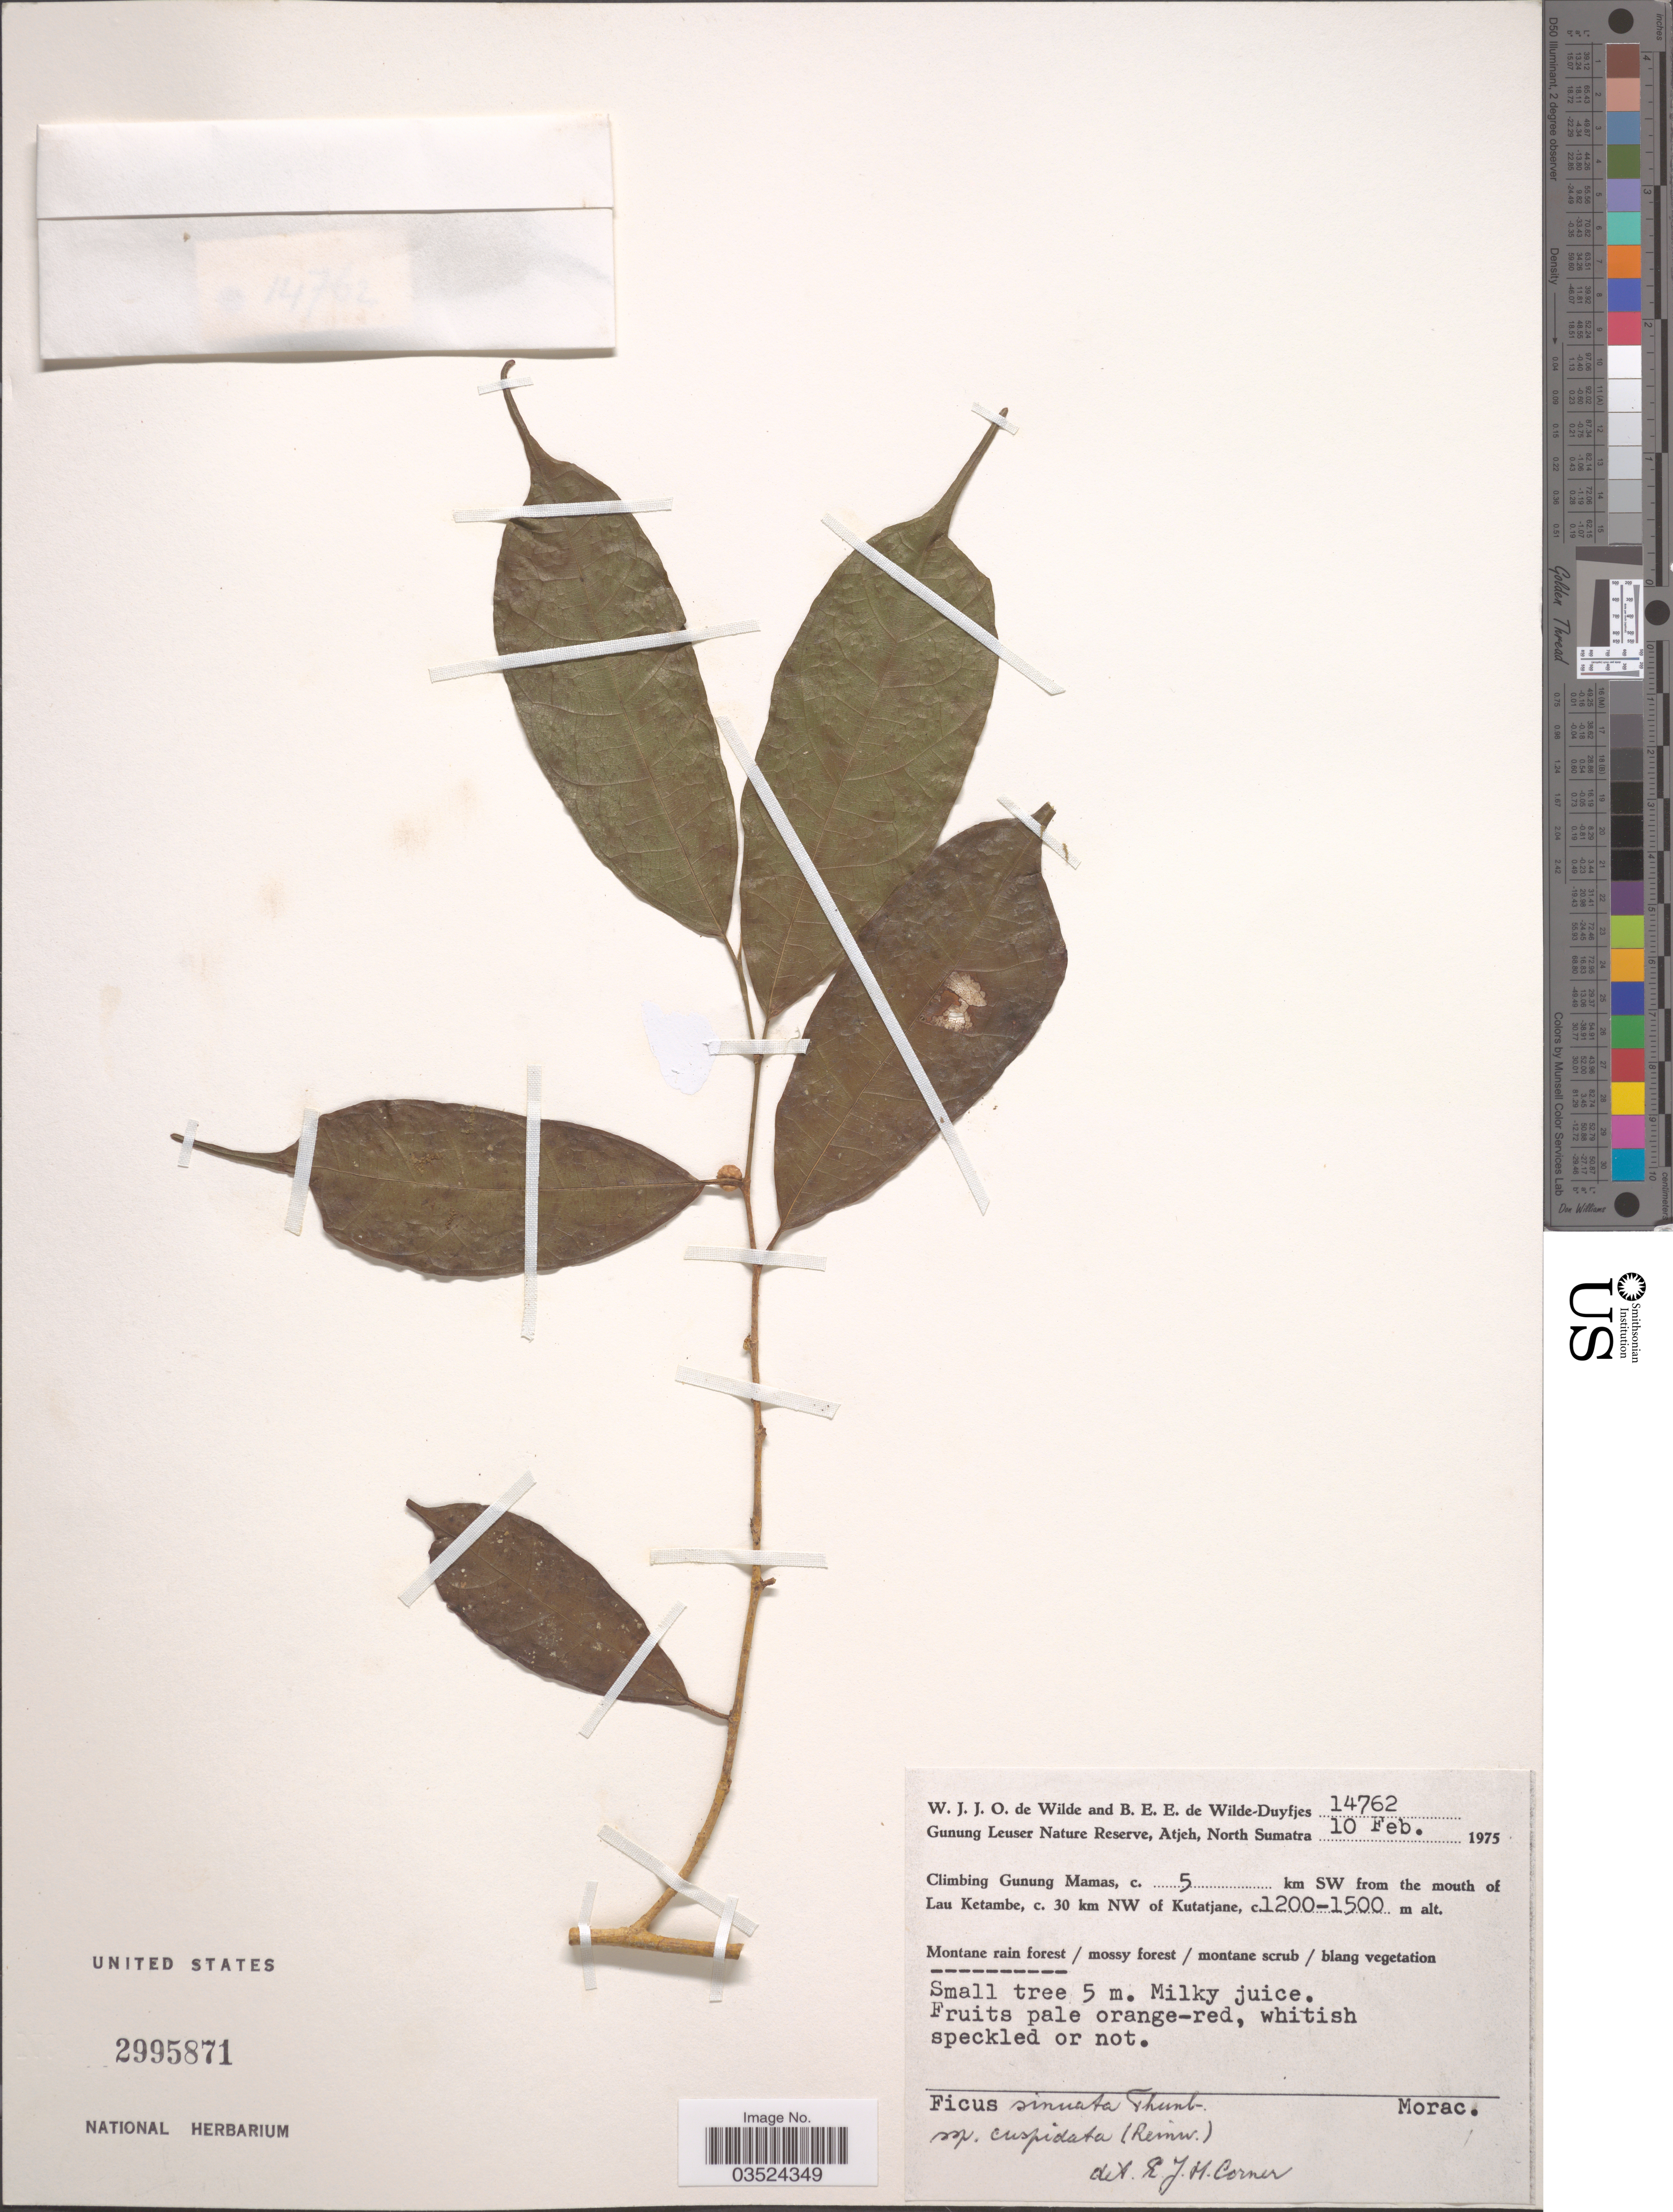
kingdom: Plantae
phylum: Tracheophyta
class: Magnoliopsida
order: Rosales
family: Moraceae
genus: Ficus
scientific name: Ficus sinuata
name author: Thunb.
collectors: W. J. de Wilde & B. E. de Wilde-Duyfjes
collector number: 14762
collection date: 1975-02-10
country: Indonesia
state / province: Sumatra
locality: Gunung Leuser Nature Reserve, Atjeh, North Sumatra. Climbing Gunung Mamas, c. 5 km SW from the mouth of Lai Ketambe, c. 30 km NW of Kutatjane.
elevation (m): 1200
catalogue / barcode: US 2995871